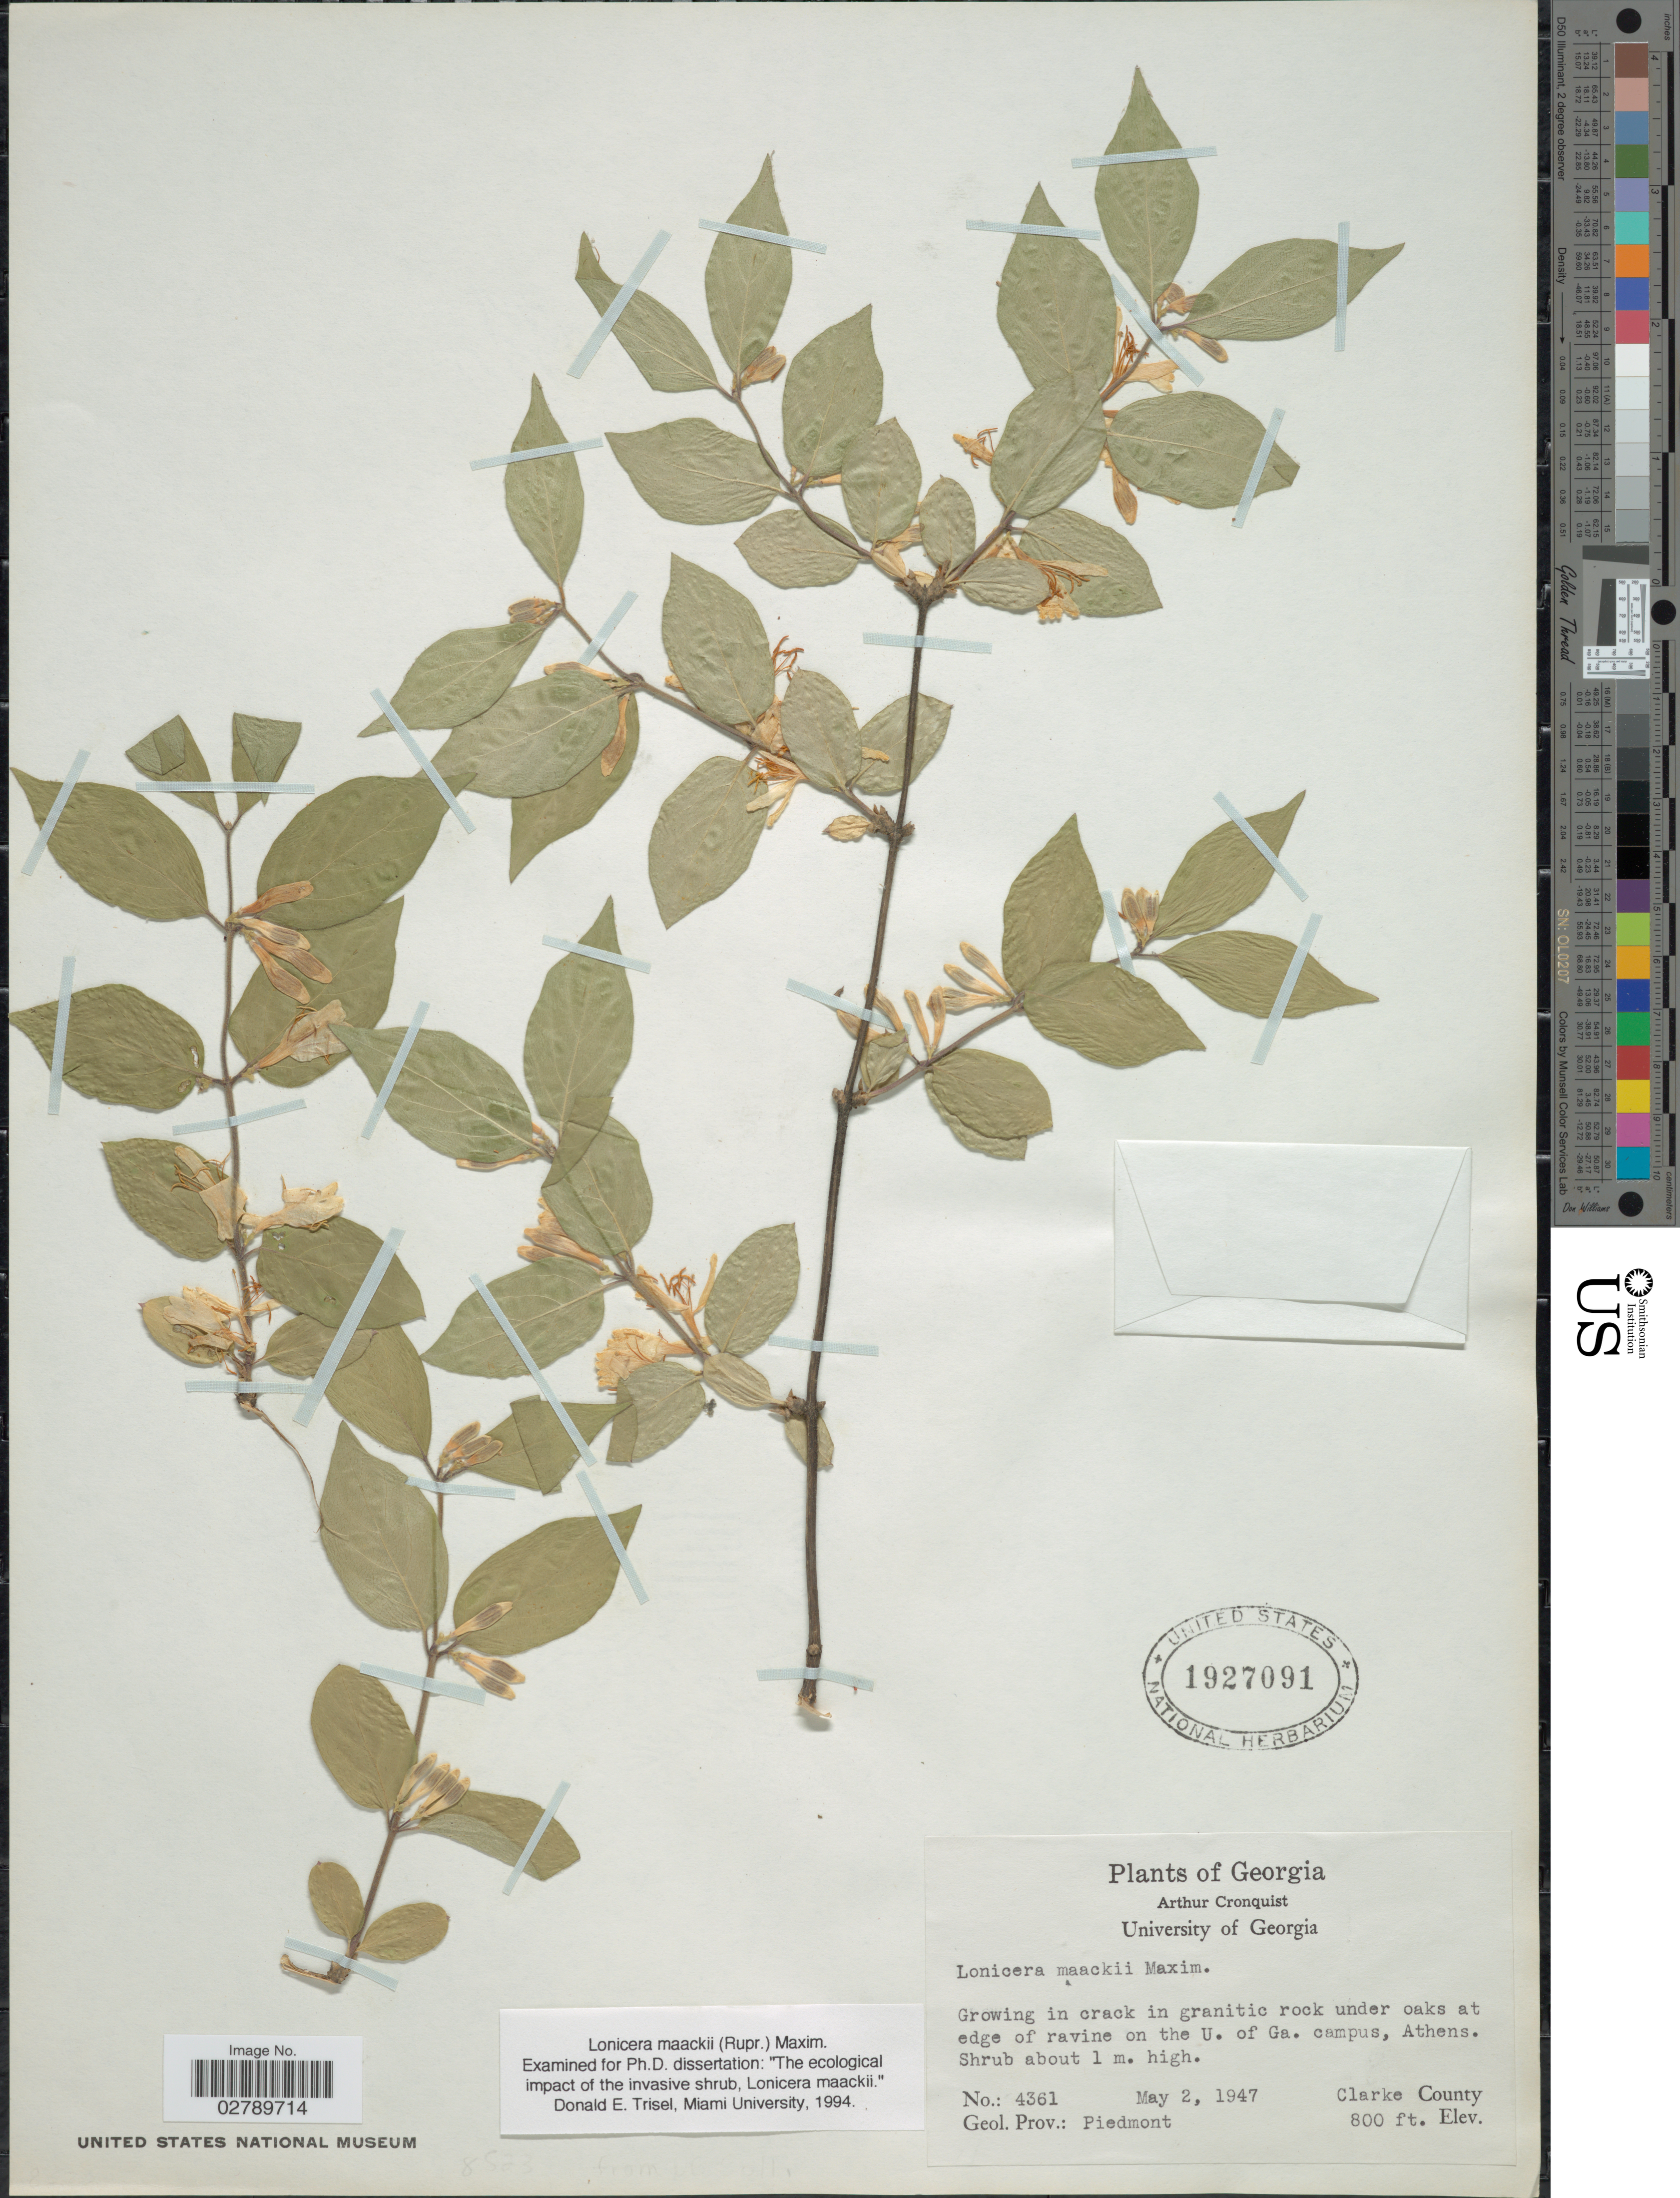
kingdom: Plantae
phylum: Tracheophyta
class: Magnoliopsida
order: Dipsacales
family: Caprifoliaceae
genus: Lonicera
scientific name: Lonicera maackii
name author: (Rupr.) Maxim.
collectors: A. J. Cronquist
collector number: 4361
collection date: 1947-05-02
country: United States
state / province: Georgia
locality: At edge of ravine on the U. of Ga. campus, Athens. Clarke County. Geol. Prov.: Piedmont.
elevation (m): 244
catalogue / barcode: US 1927091